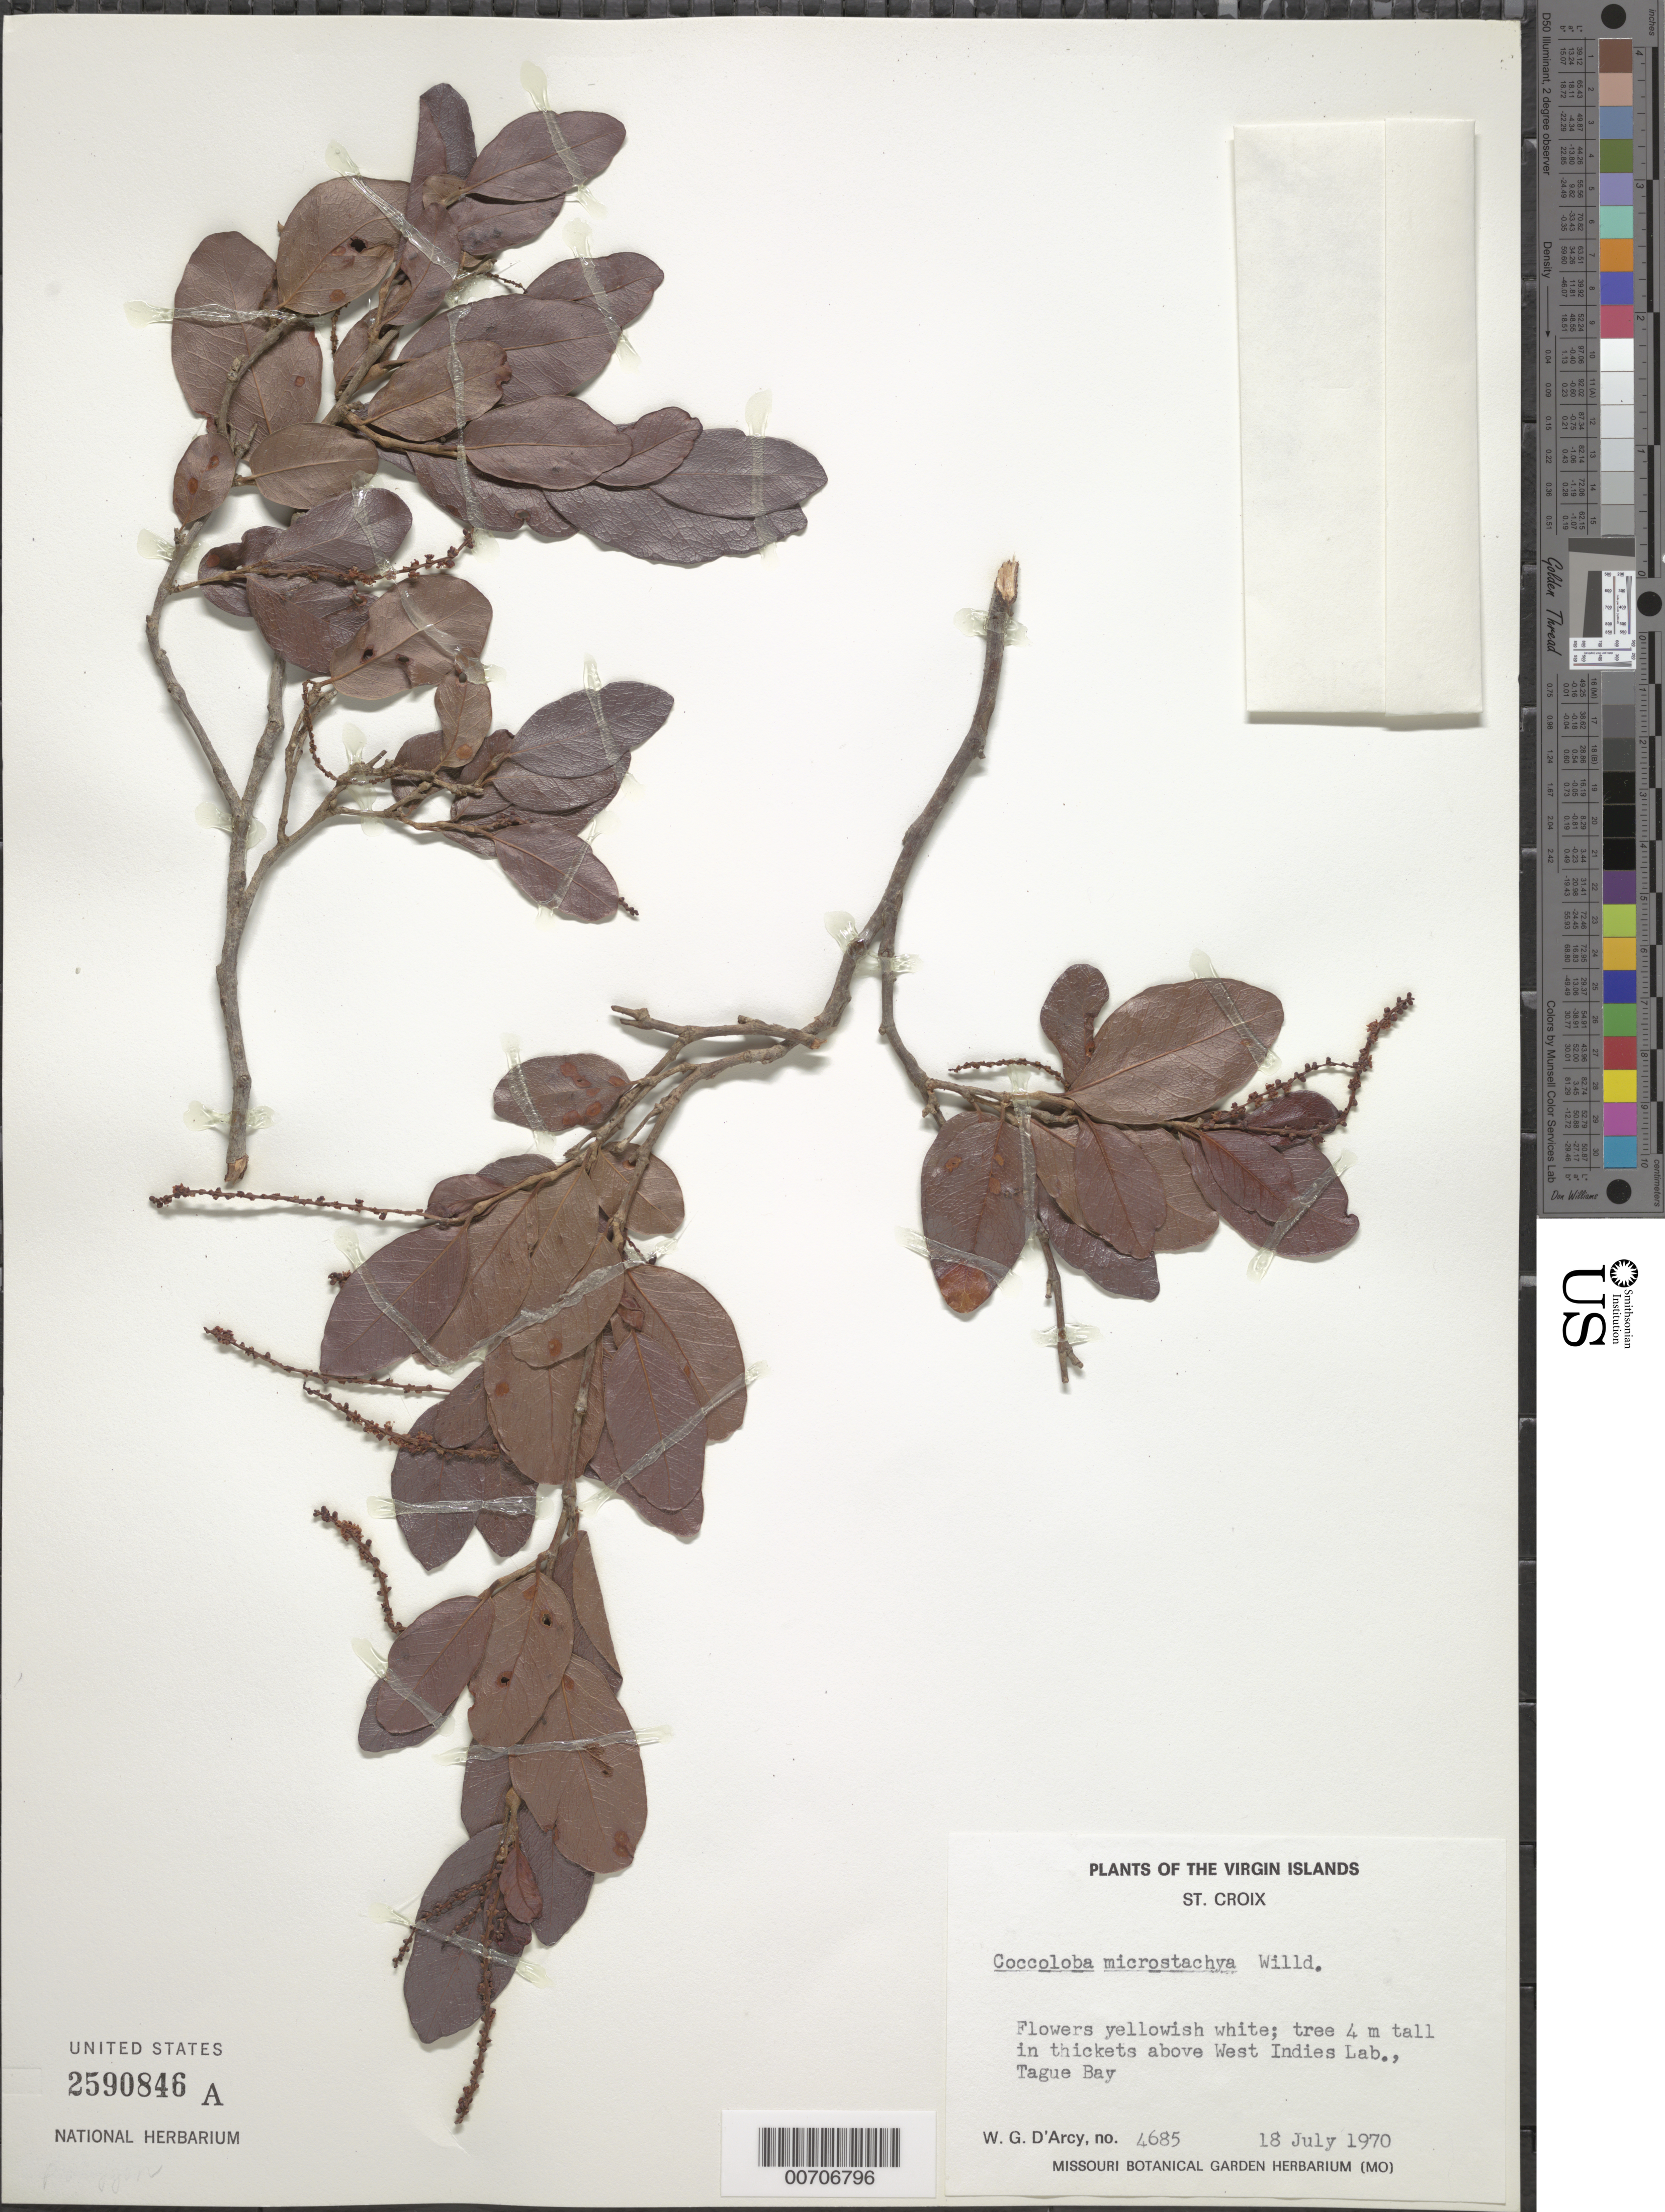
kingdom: Plantae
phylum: Tracheophyta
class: Magnoliopsida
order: Caryophyllales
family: Polygonaceae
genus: Coccoloba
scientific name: Coccoloba microstachya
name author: Willd.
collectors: W. G. D'Arcy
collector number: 4685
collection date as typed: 18 Jul 1970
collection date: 1970-07-18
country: U.S. Virgin Islands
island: St. Croix Island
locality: West Indies Lab., Tague Bay, above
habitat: In thickets.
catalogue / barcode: US 2590846A